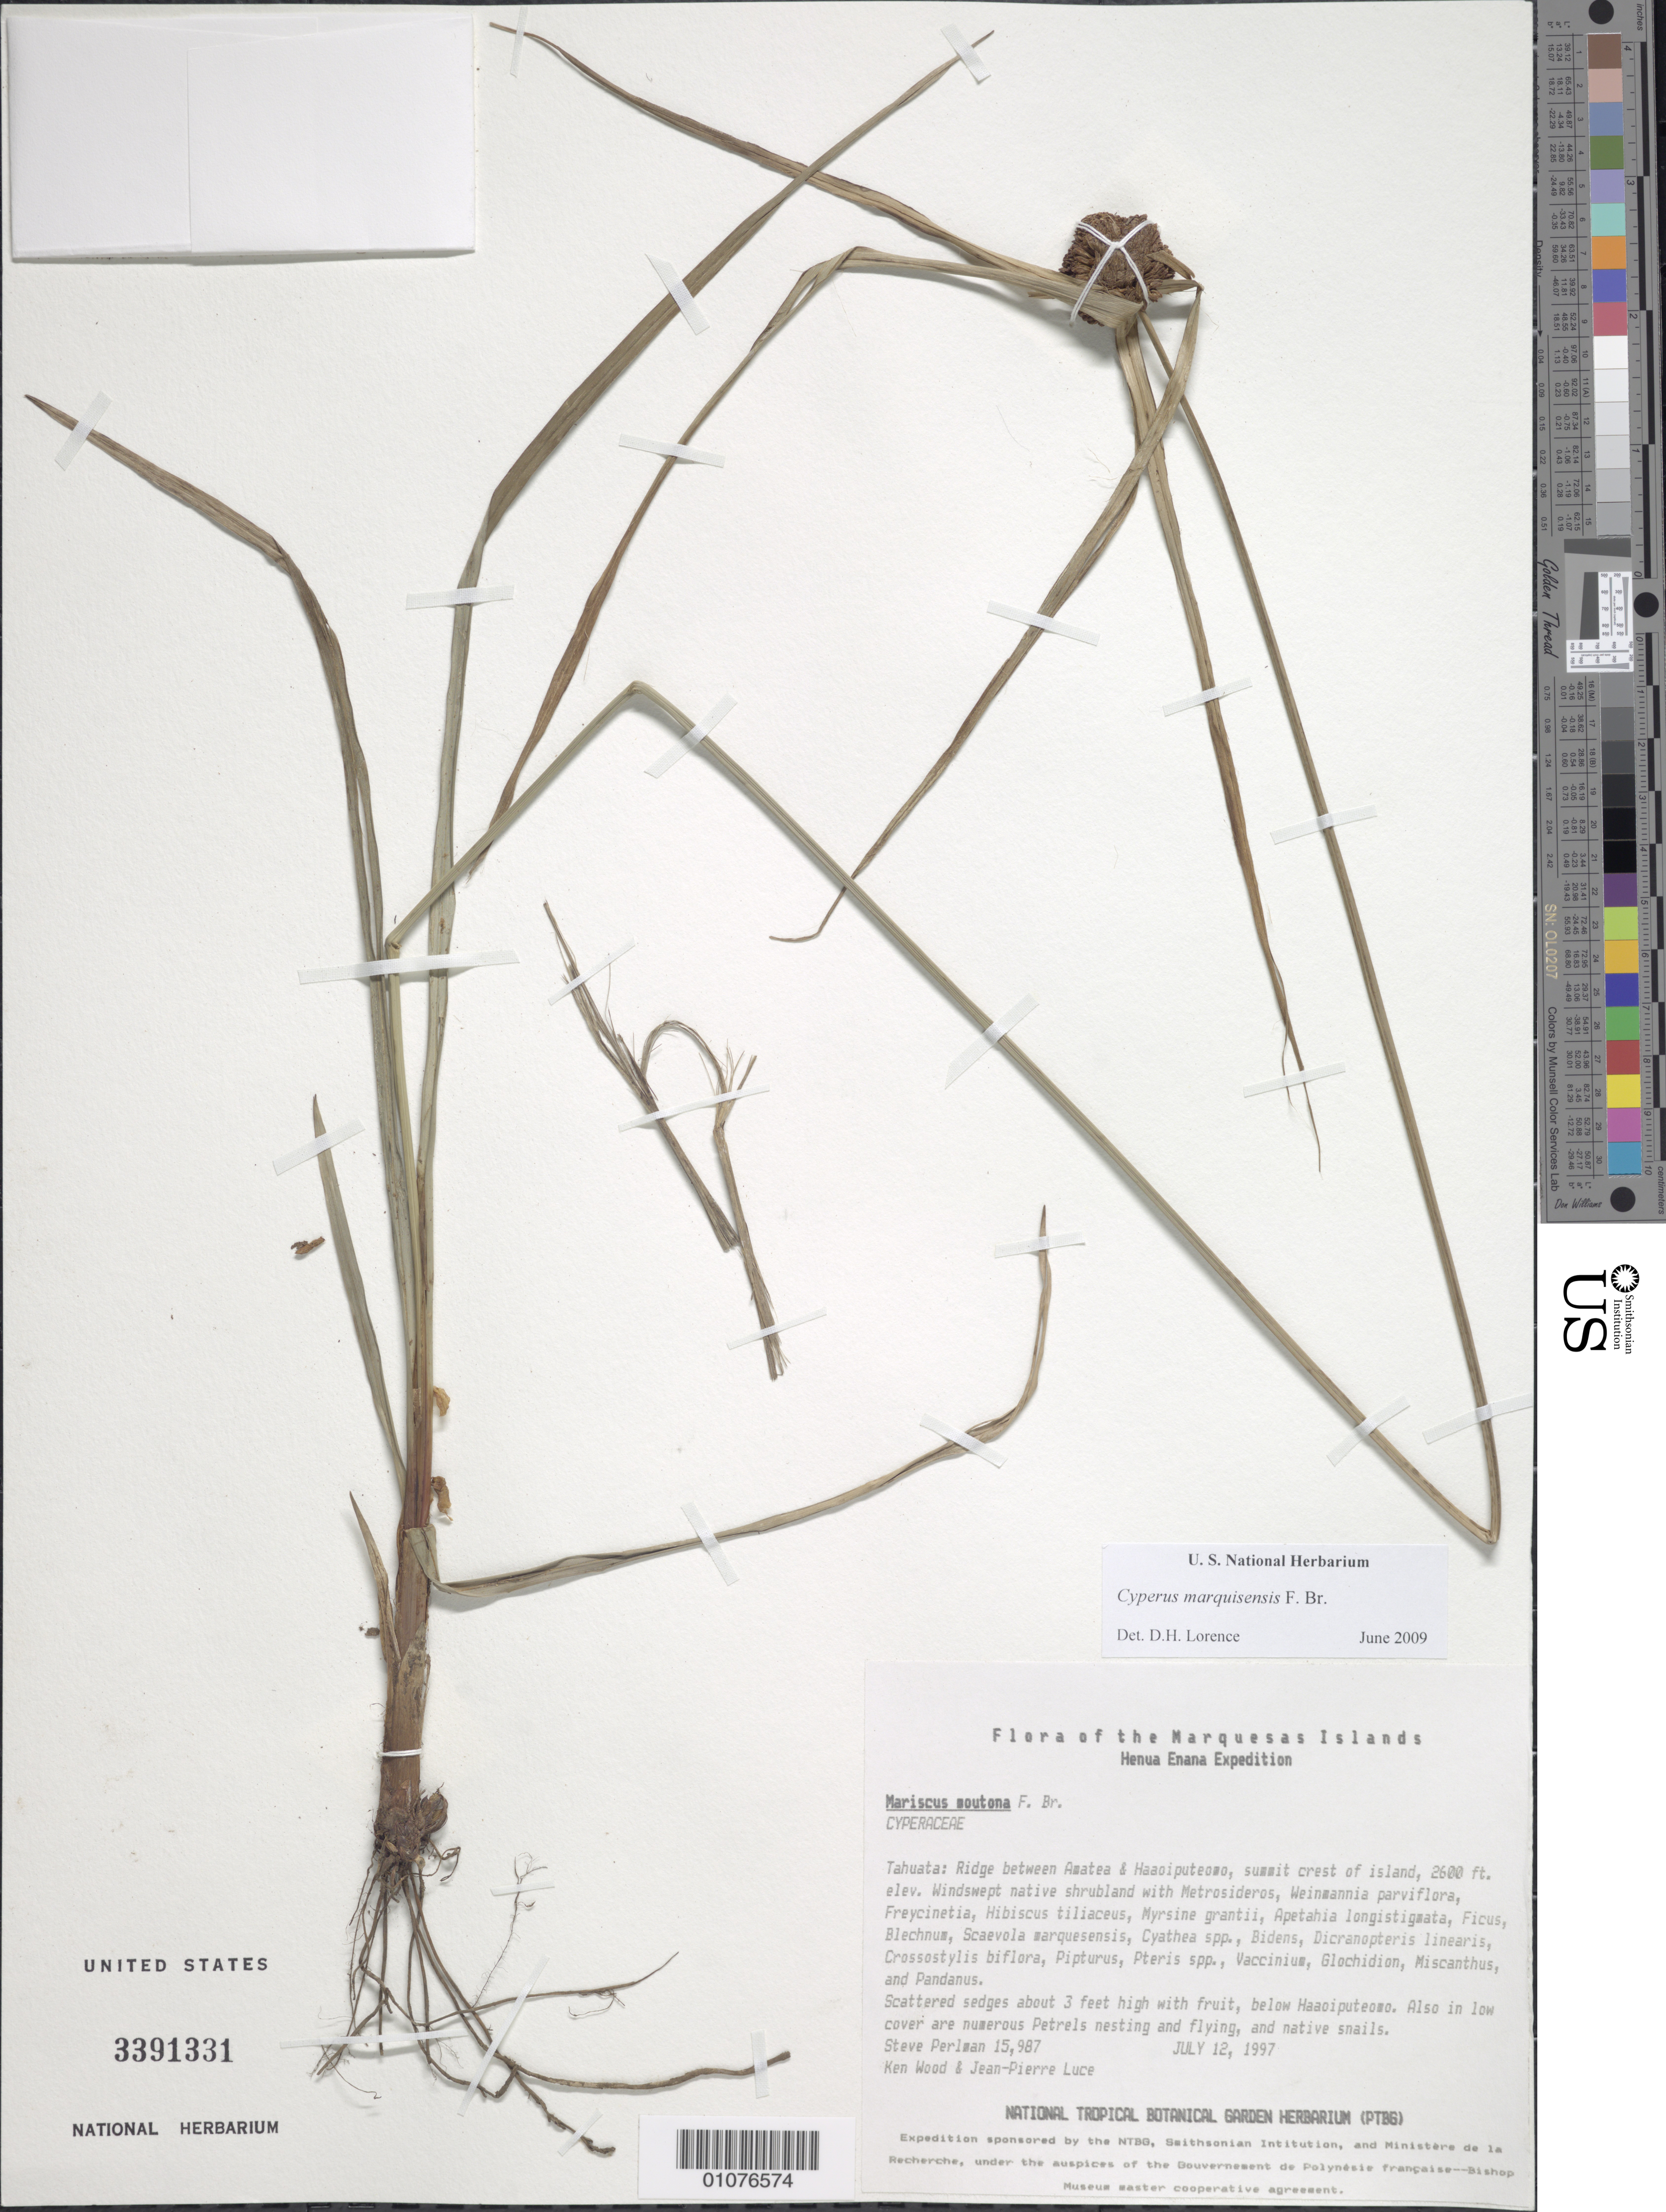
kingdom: Plantae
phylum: Tracheophyta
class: Liliopsida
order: Poales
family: Cyperaceae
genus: Cyperus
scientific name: Cyperus marquisensis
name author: F. Br.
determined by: Lorence, David H., (PTBG), National Tropical Botanical Garden (UNITED STATES)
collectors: S. P. Perlman, K. R. Wood & J. Luce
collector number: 15987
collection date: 1997-07-12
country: French Polynesia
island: Tahuata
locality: Ridge between Amatea & Haaoiputeomo, summit crest of island, below Haaoiputeomo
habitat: Windswept native shrubland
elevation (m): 793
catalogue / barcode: US 3391331